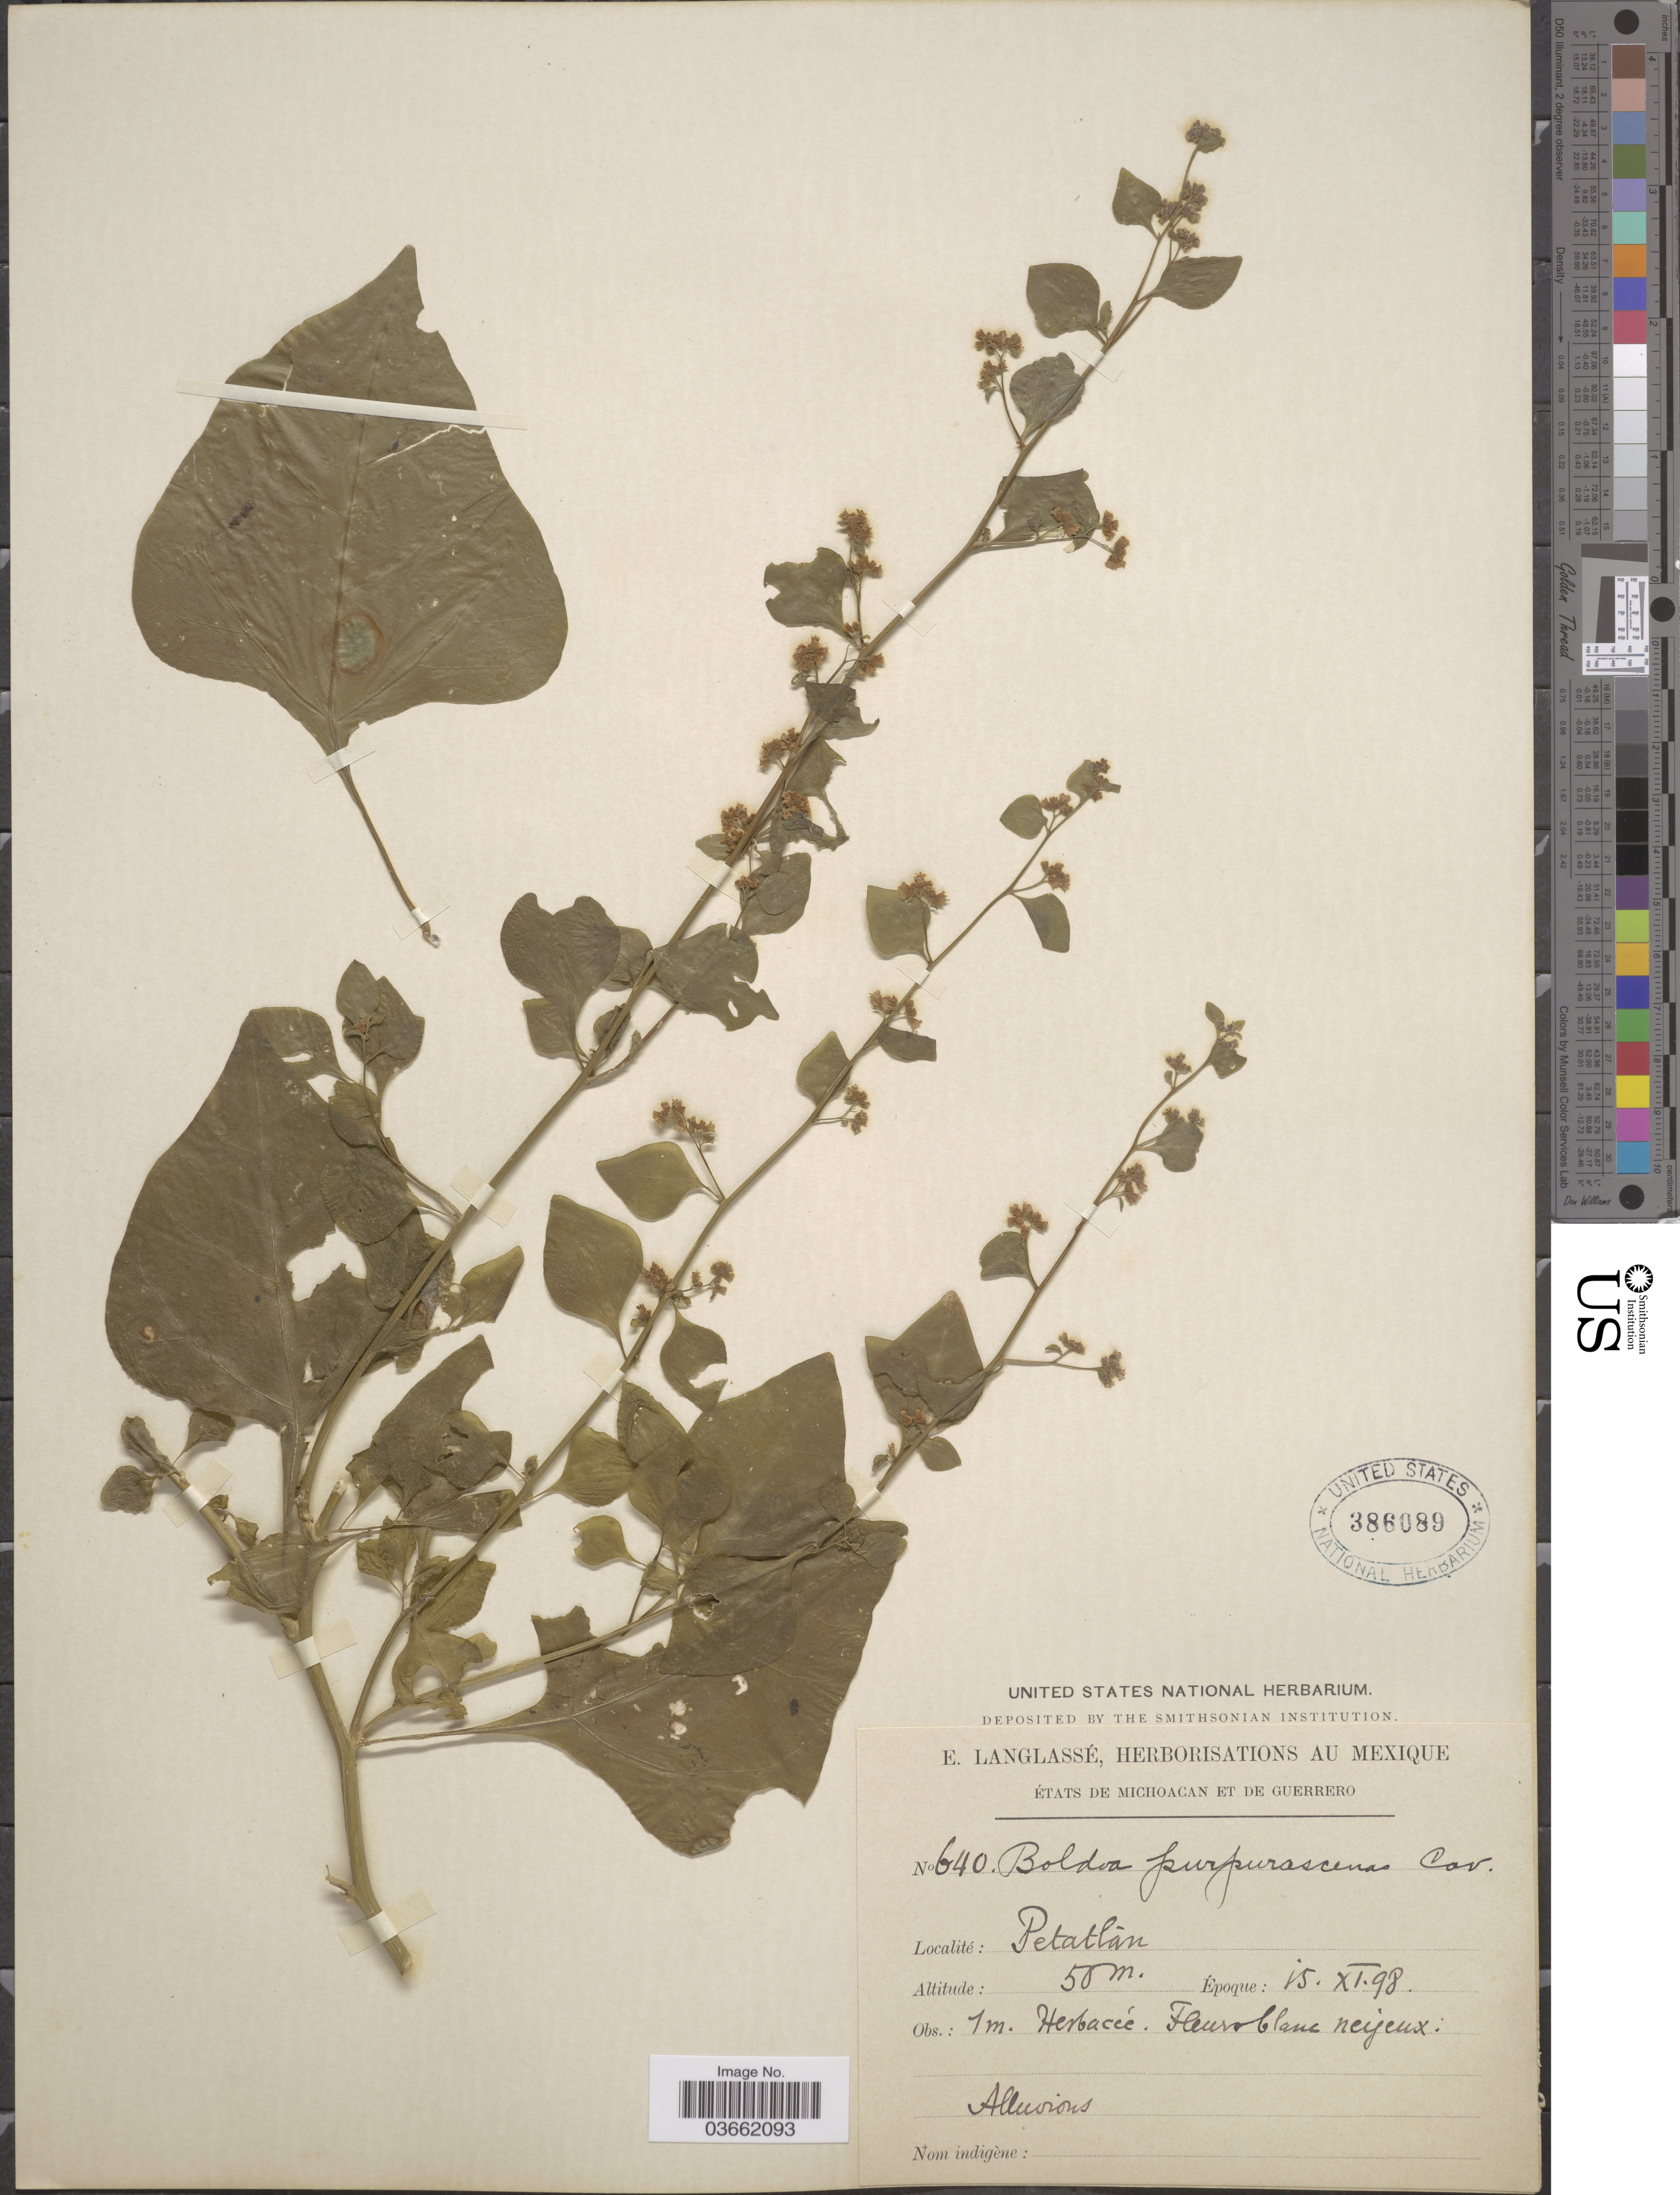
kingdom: Plantae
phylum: Tracheophyta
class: Magnoliopsida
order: Caryophyllales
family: Nyctaginaceae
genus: Salpianthus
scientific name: Salpianthus purpurascens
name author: (Cav. ex Lag.) Hook. & Arn.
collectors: E. Langlassé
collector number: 640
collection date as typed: Transcribed d/m/y: 15/11/98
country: Mexico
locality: États de Michoacan et de Guerrero. Petatlán.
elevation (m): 50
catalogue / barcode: US 386089